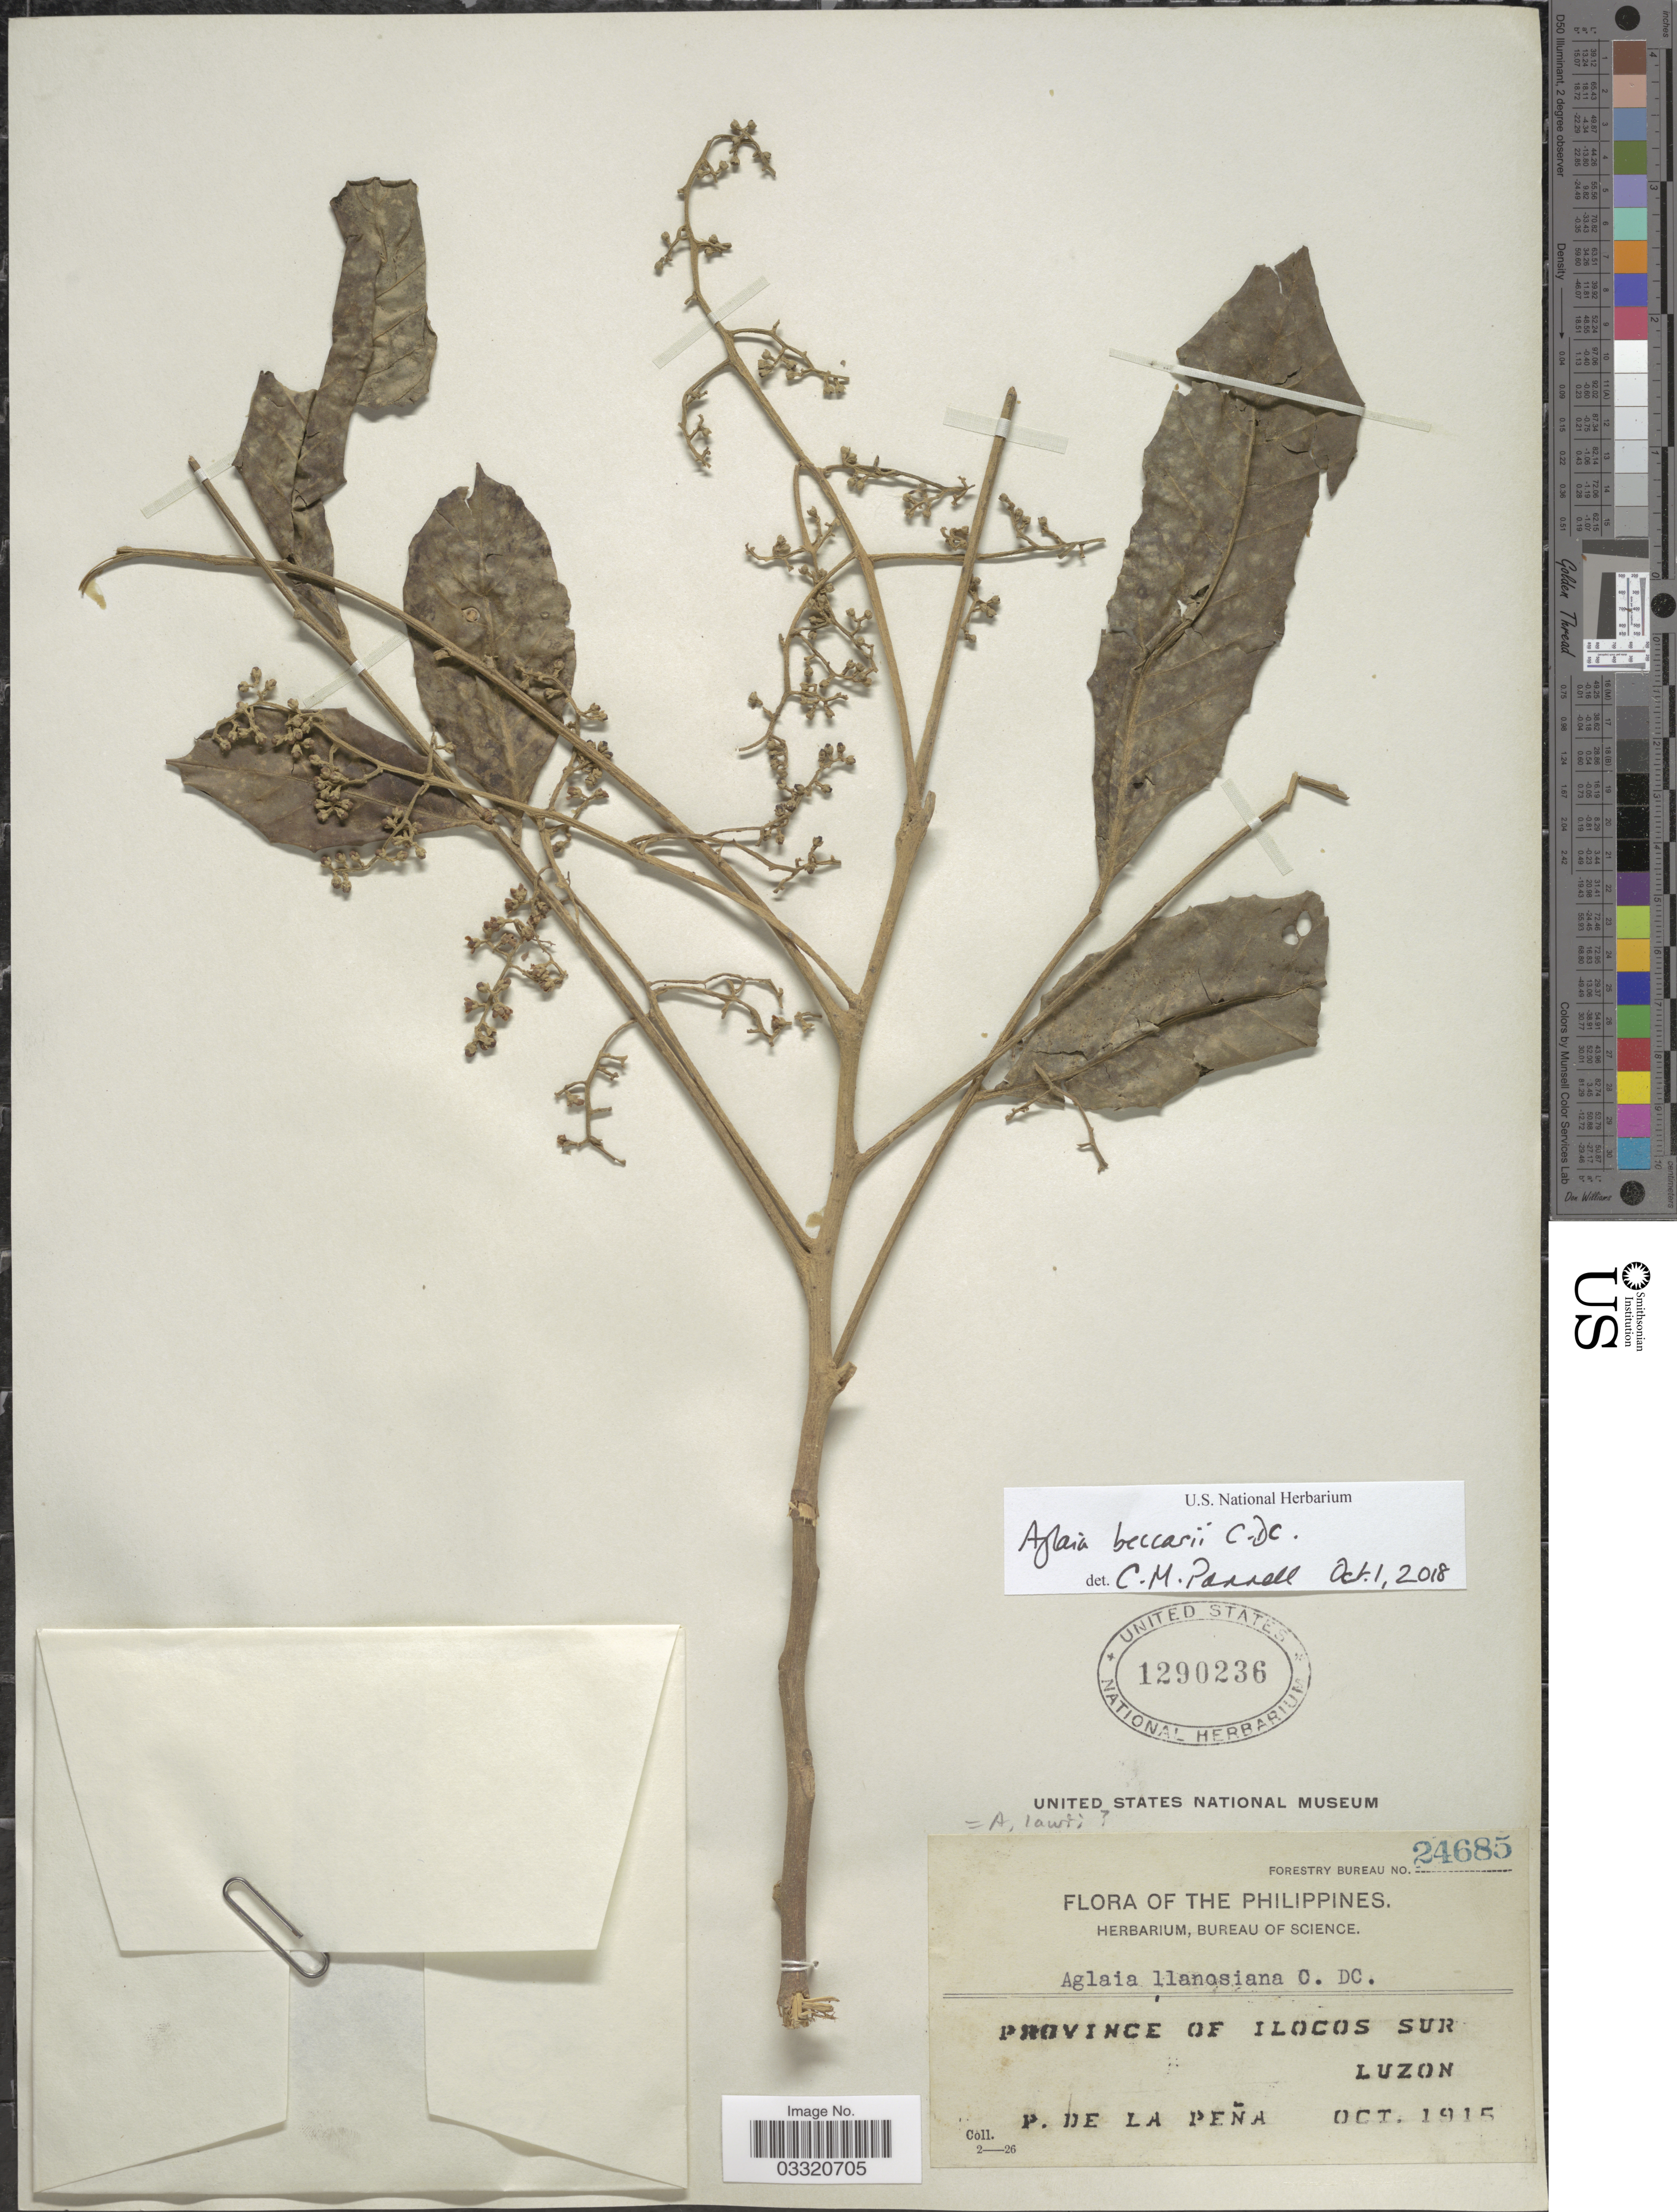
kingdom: Plantae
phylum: Tracheophyta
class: Magnoliopsida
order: Sapindales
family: Meliaceae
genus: Aglaia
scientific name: Aglaia beccarii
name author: C. DC.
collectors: P. Peña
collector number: Forestry Bureau 24685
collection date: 1915-10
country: Philippines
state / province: Ilocos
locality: Province of Ilocos Sur, Luzon.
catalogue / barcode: US 1290236